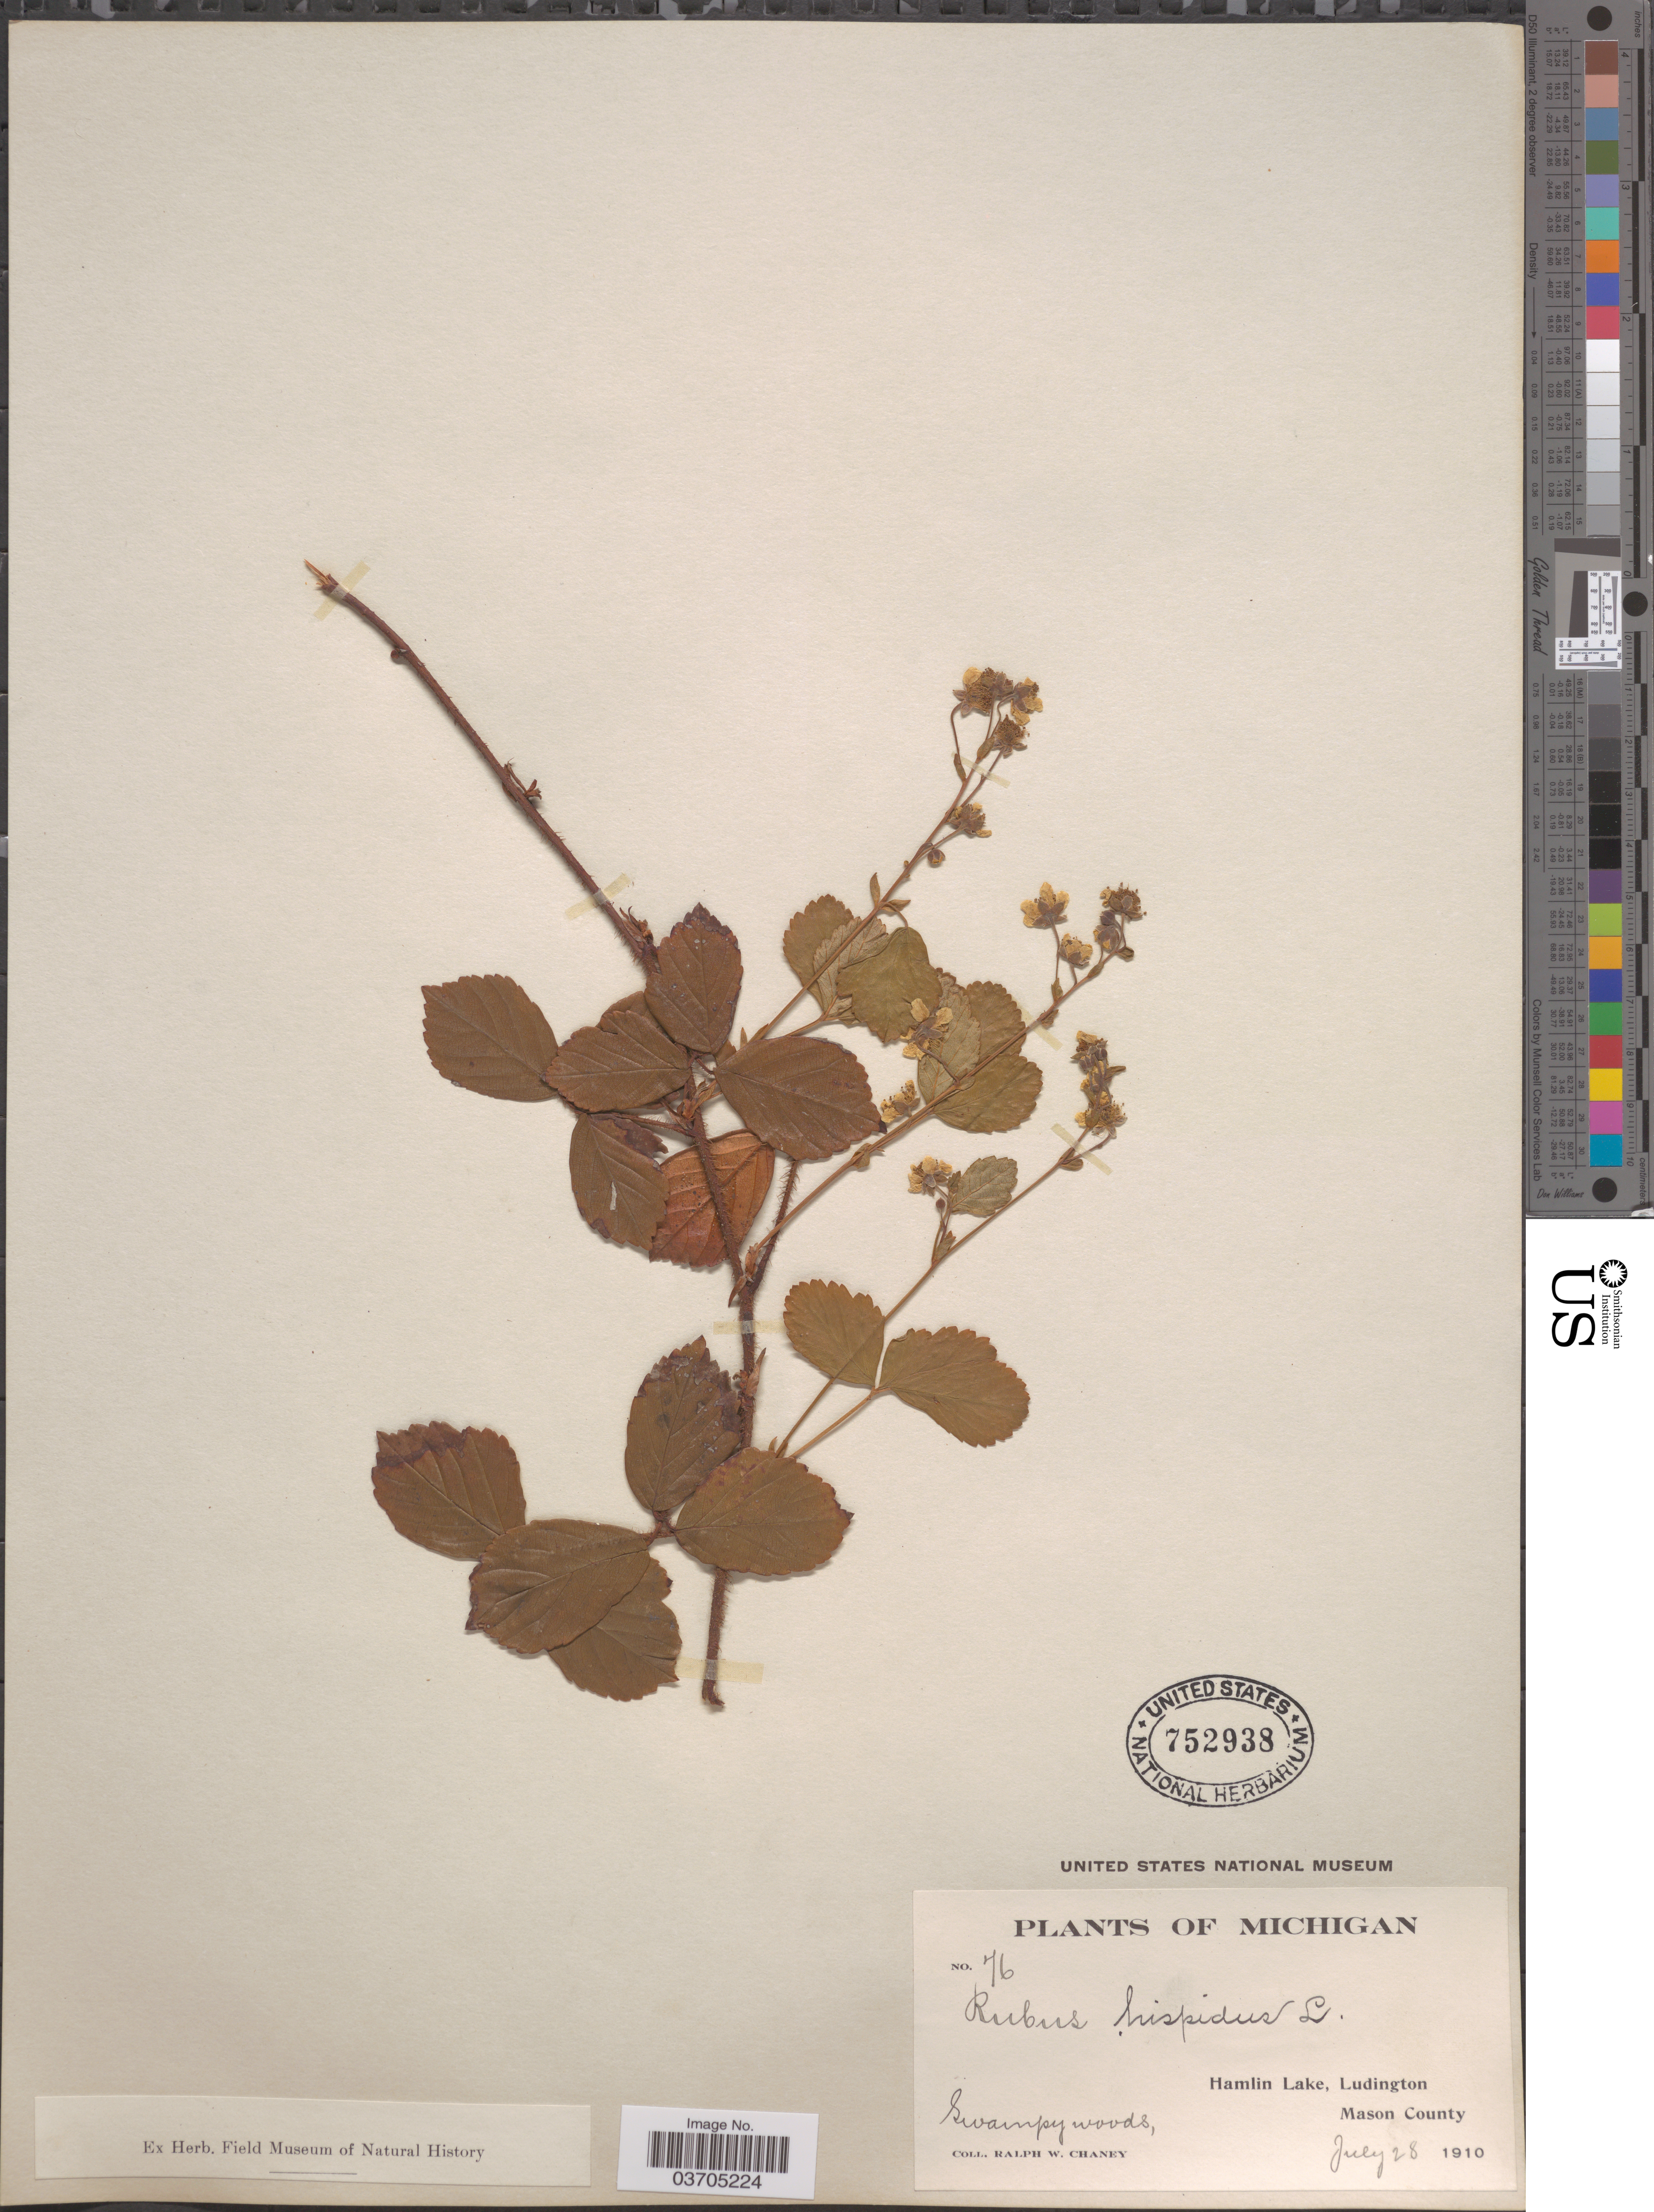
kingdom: Plantae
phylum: Tracheophyta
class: Magnoliopsida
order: Rosales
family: Rosaceae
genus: Rubus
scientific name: Rubus hispidus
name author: L.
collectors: R. Chaney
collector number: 76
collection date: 1910-07-28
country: United States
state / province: Michigan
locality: Hamlin Lake, Ludington, Mason County.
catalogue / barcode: US 752938